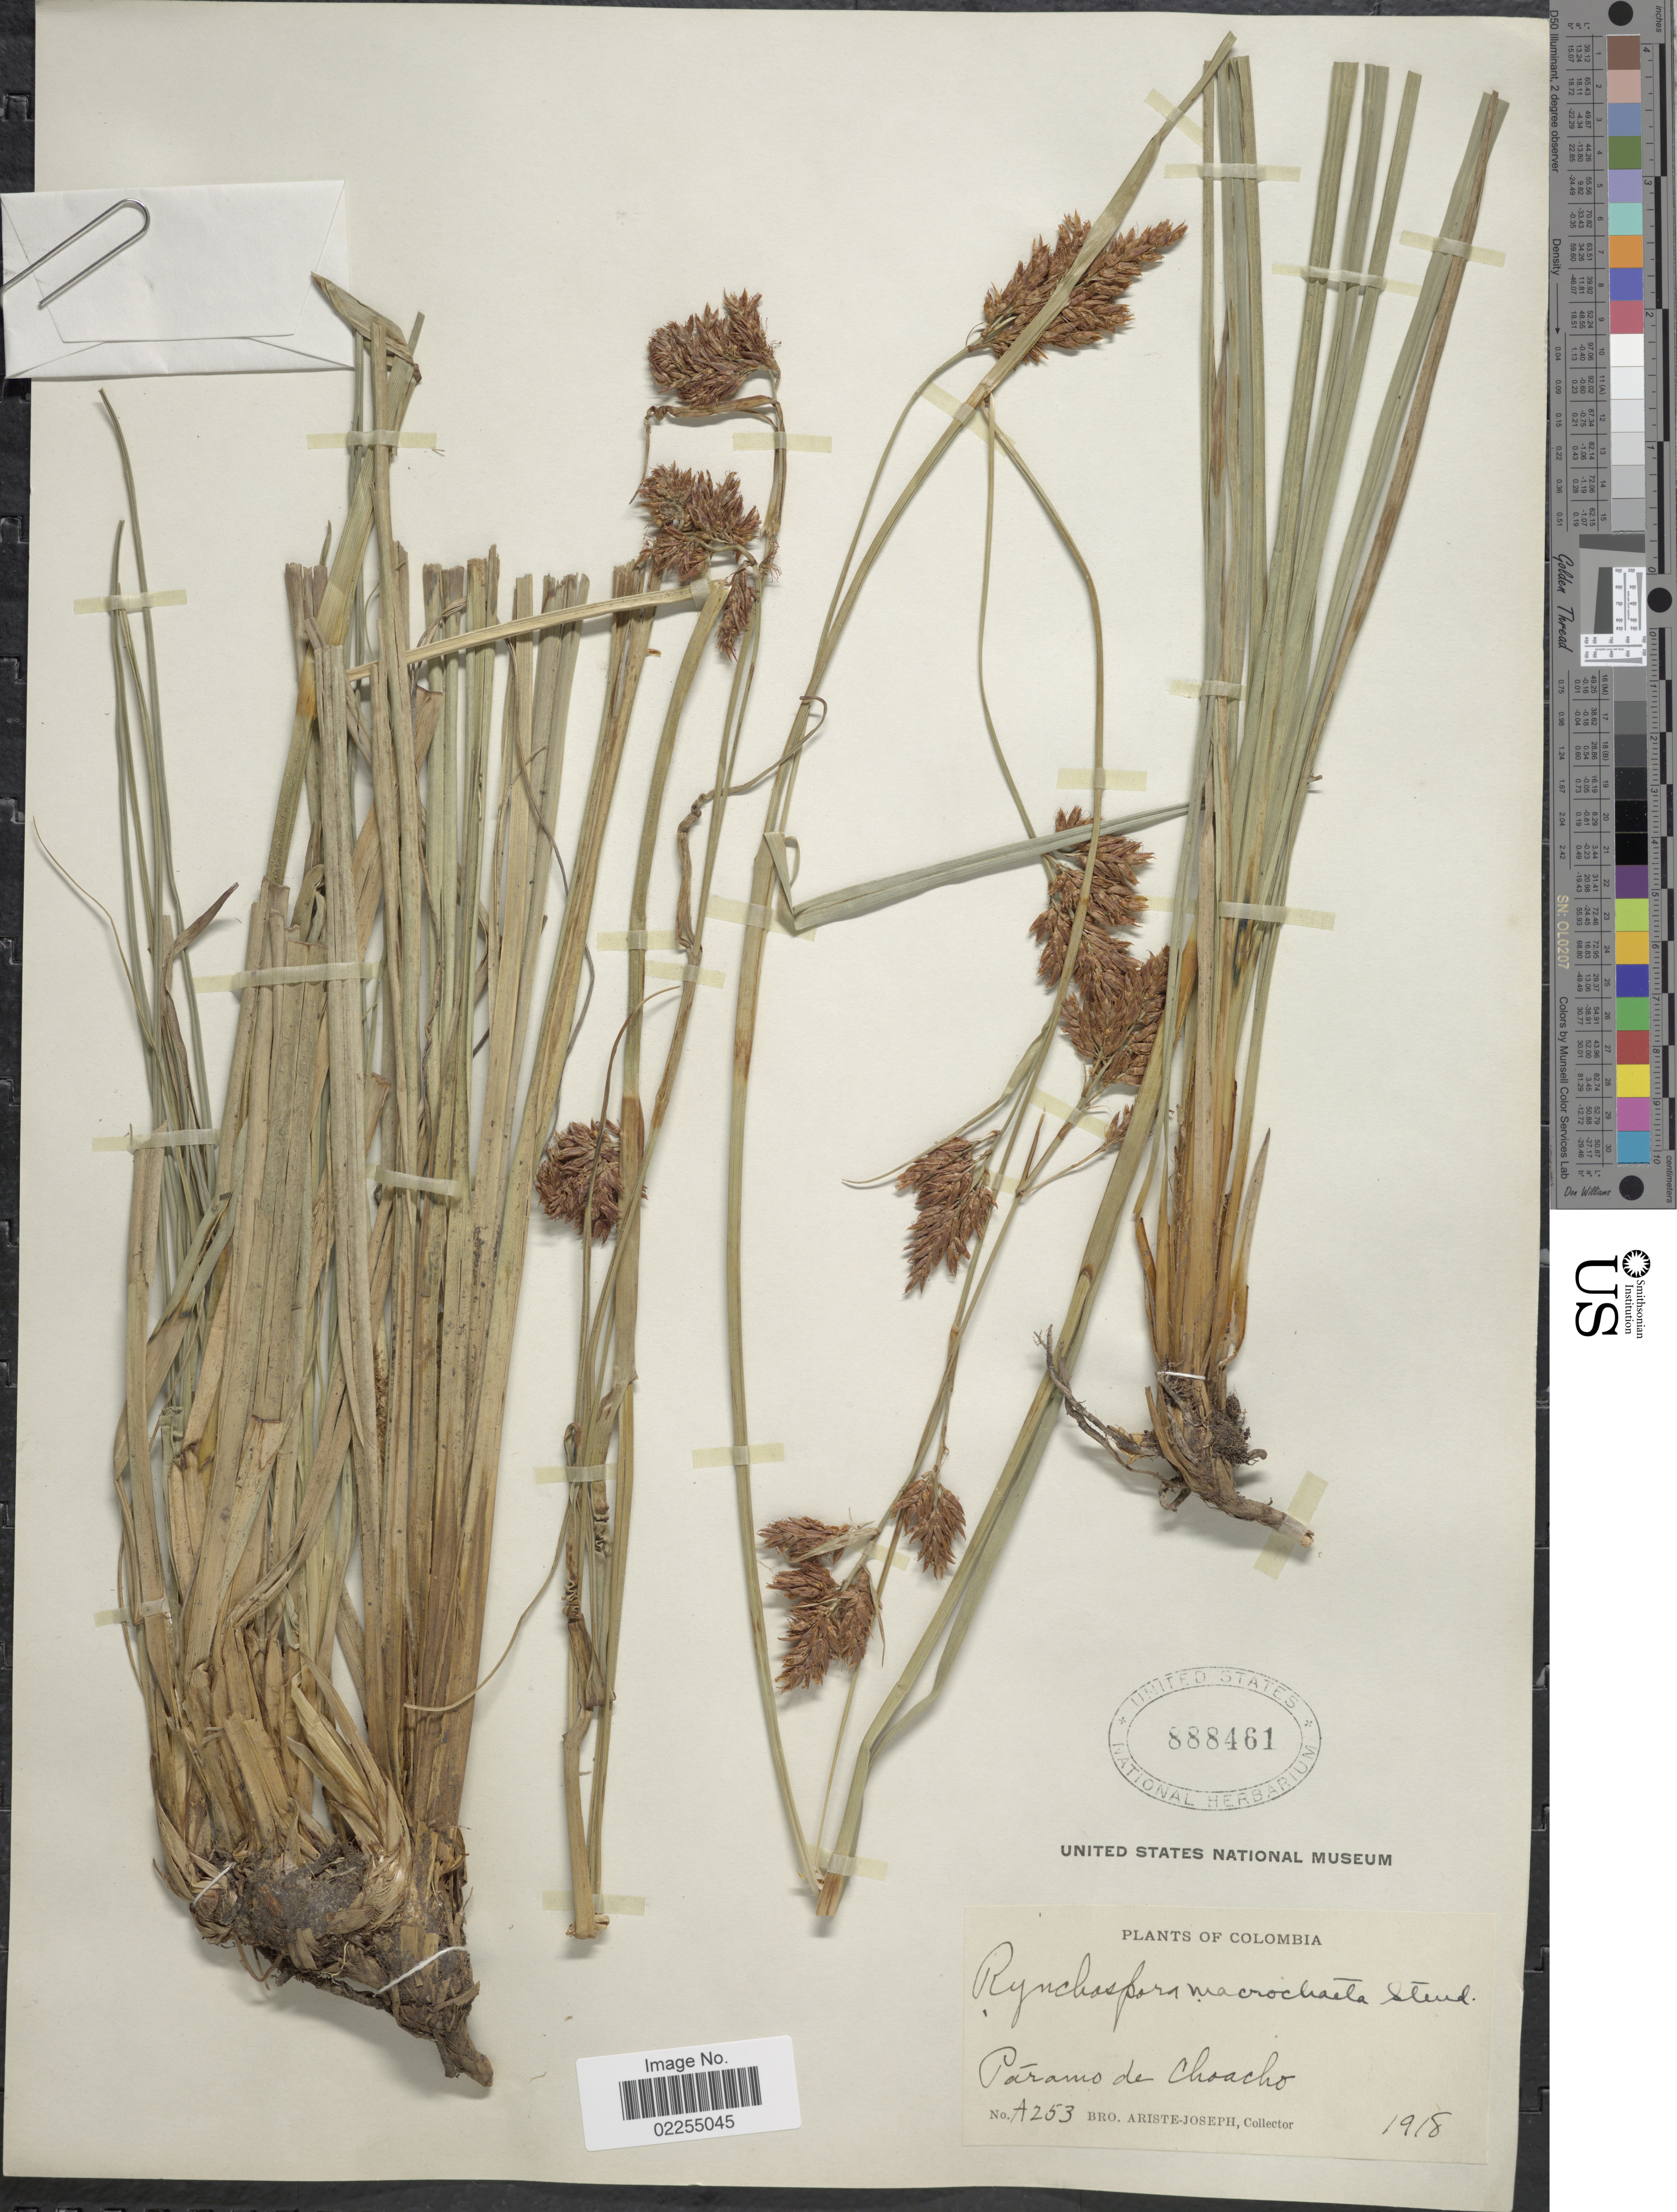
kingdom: Plantae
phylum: Tracheophyta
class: Liliopsida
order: Poales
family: Cyperaceae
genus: Rhynchospora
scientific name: Rhynchospora macrochaeta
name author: Steud. ex Boeckeler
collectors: Bro. Ariste-Joseph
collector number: A253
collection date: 1918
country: Colombia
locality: Paramo de Choacho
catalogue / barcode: US 888461